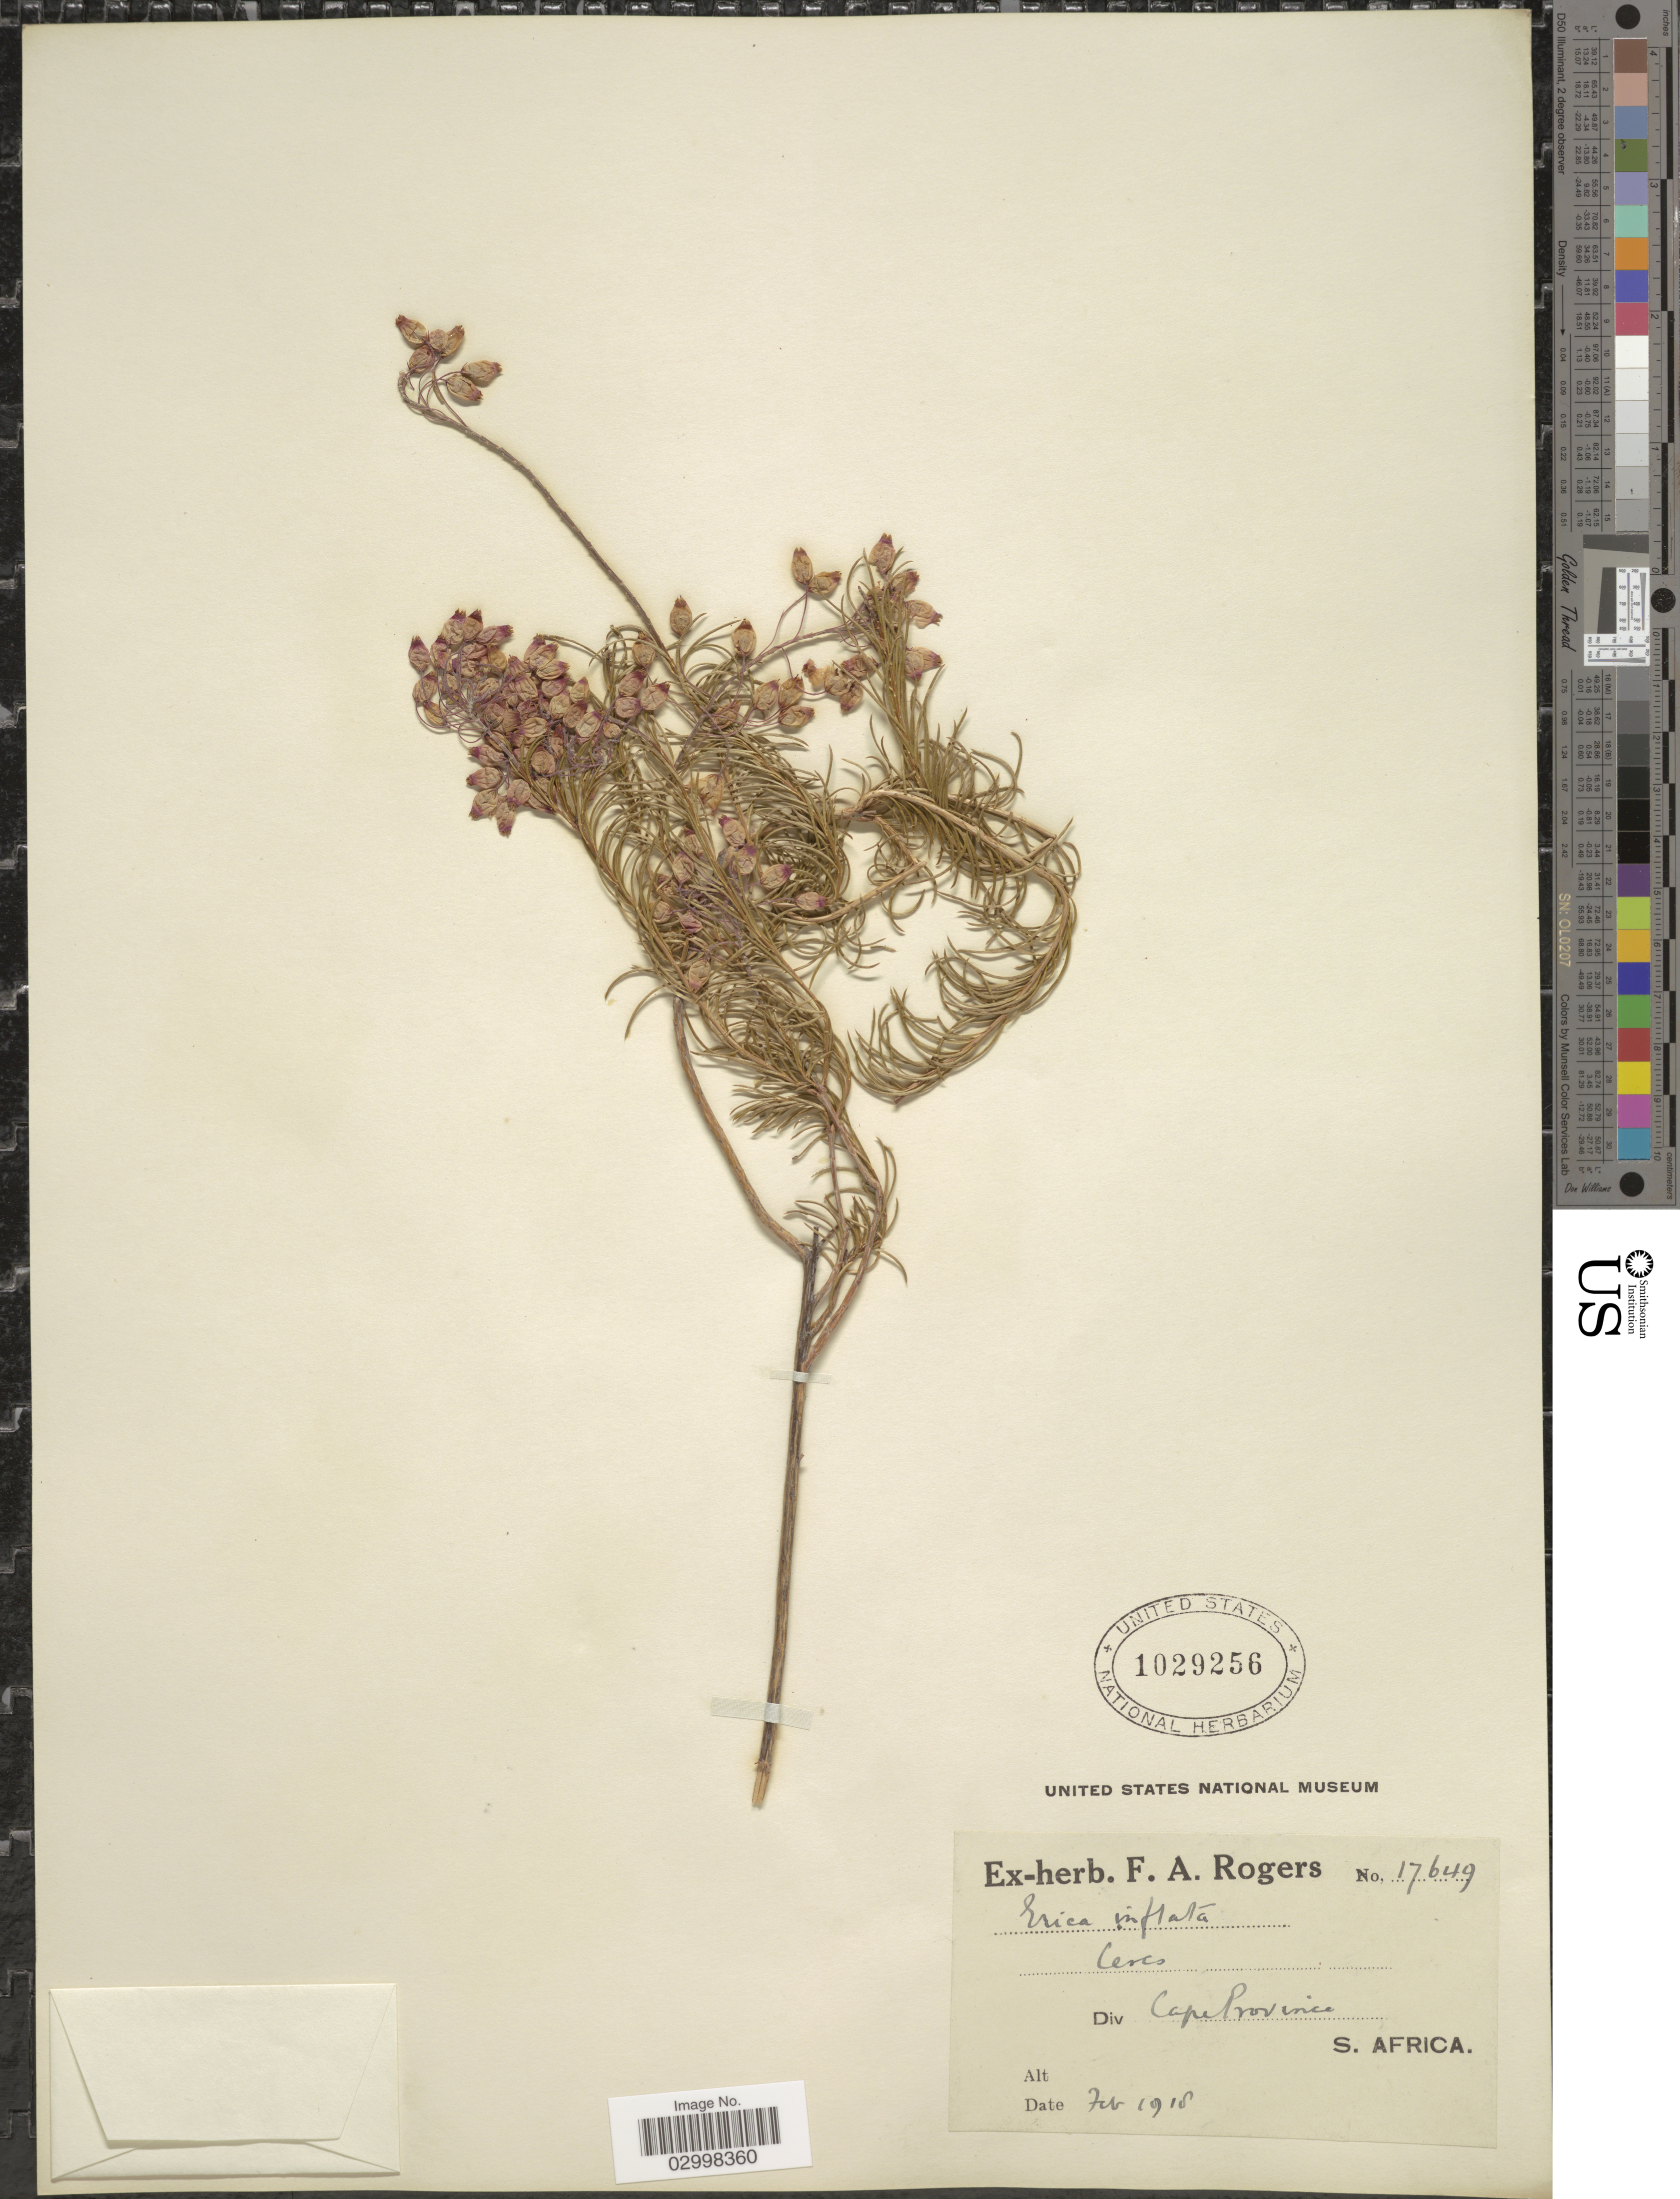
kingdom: Plantae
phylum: Tracheophyta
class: Magnoliopsida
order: Ericales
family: Ericaceae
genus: Erica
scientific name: Erica inflata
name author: Thunb.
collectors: ex herb. F. A. Rogers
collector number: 17649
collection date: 1918-02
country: South Africa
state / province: Western Cape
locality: Ceres. Div. Cape Province.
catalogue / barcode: US 1029256